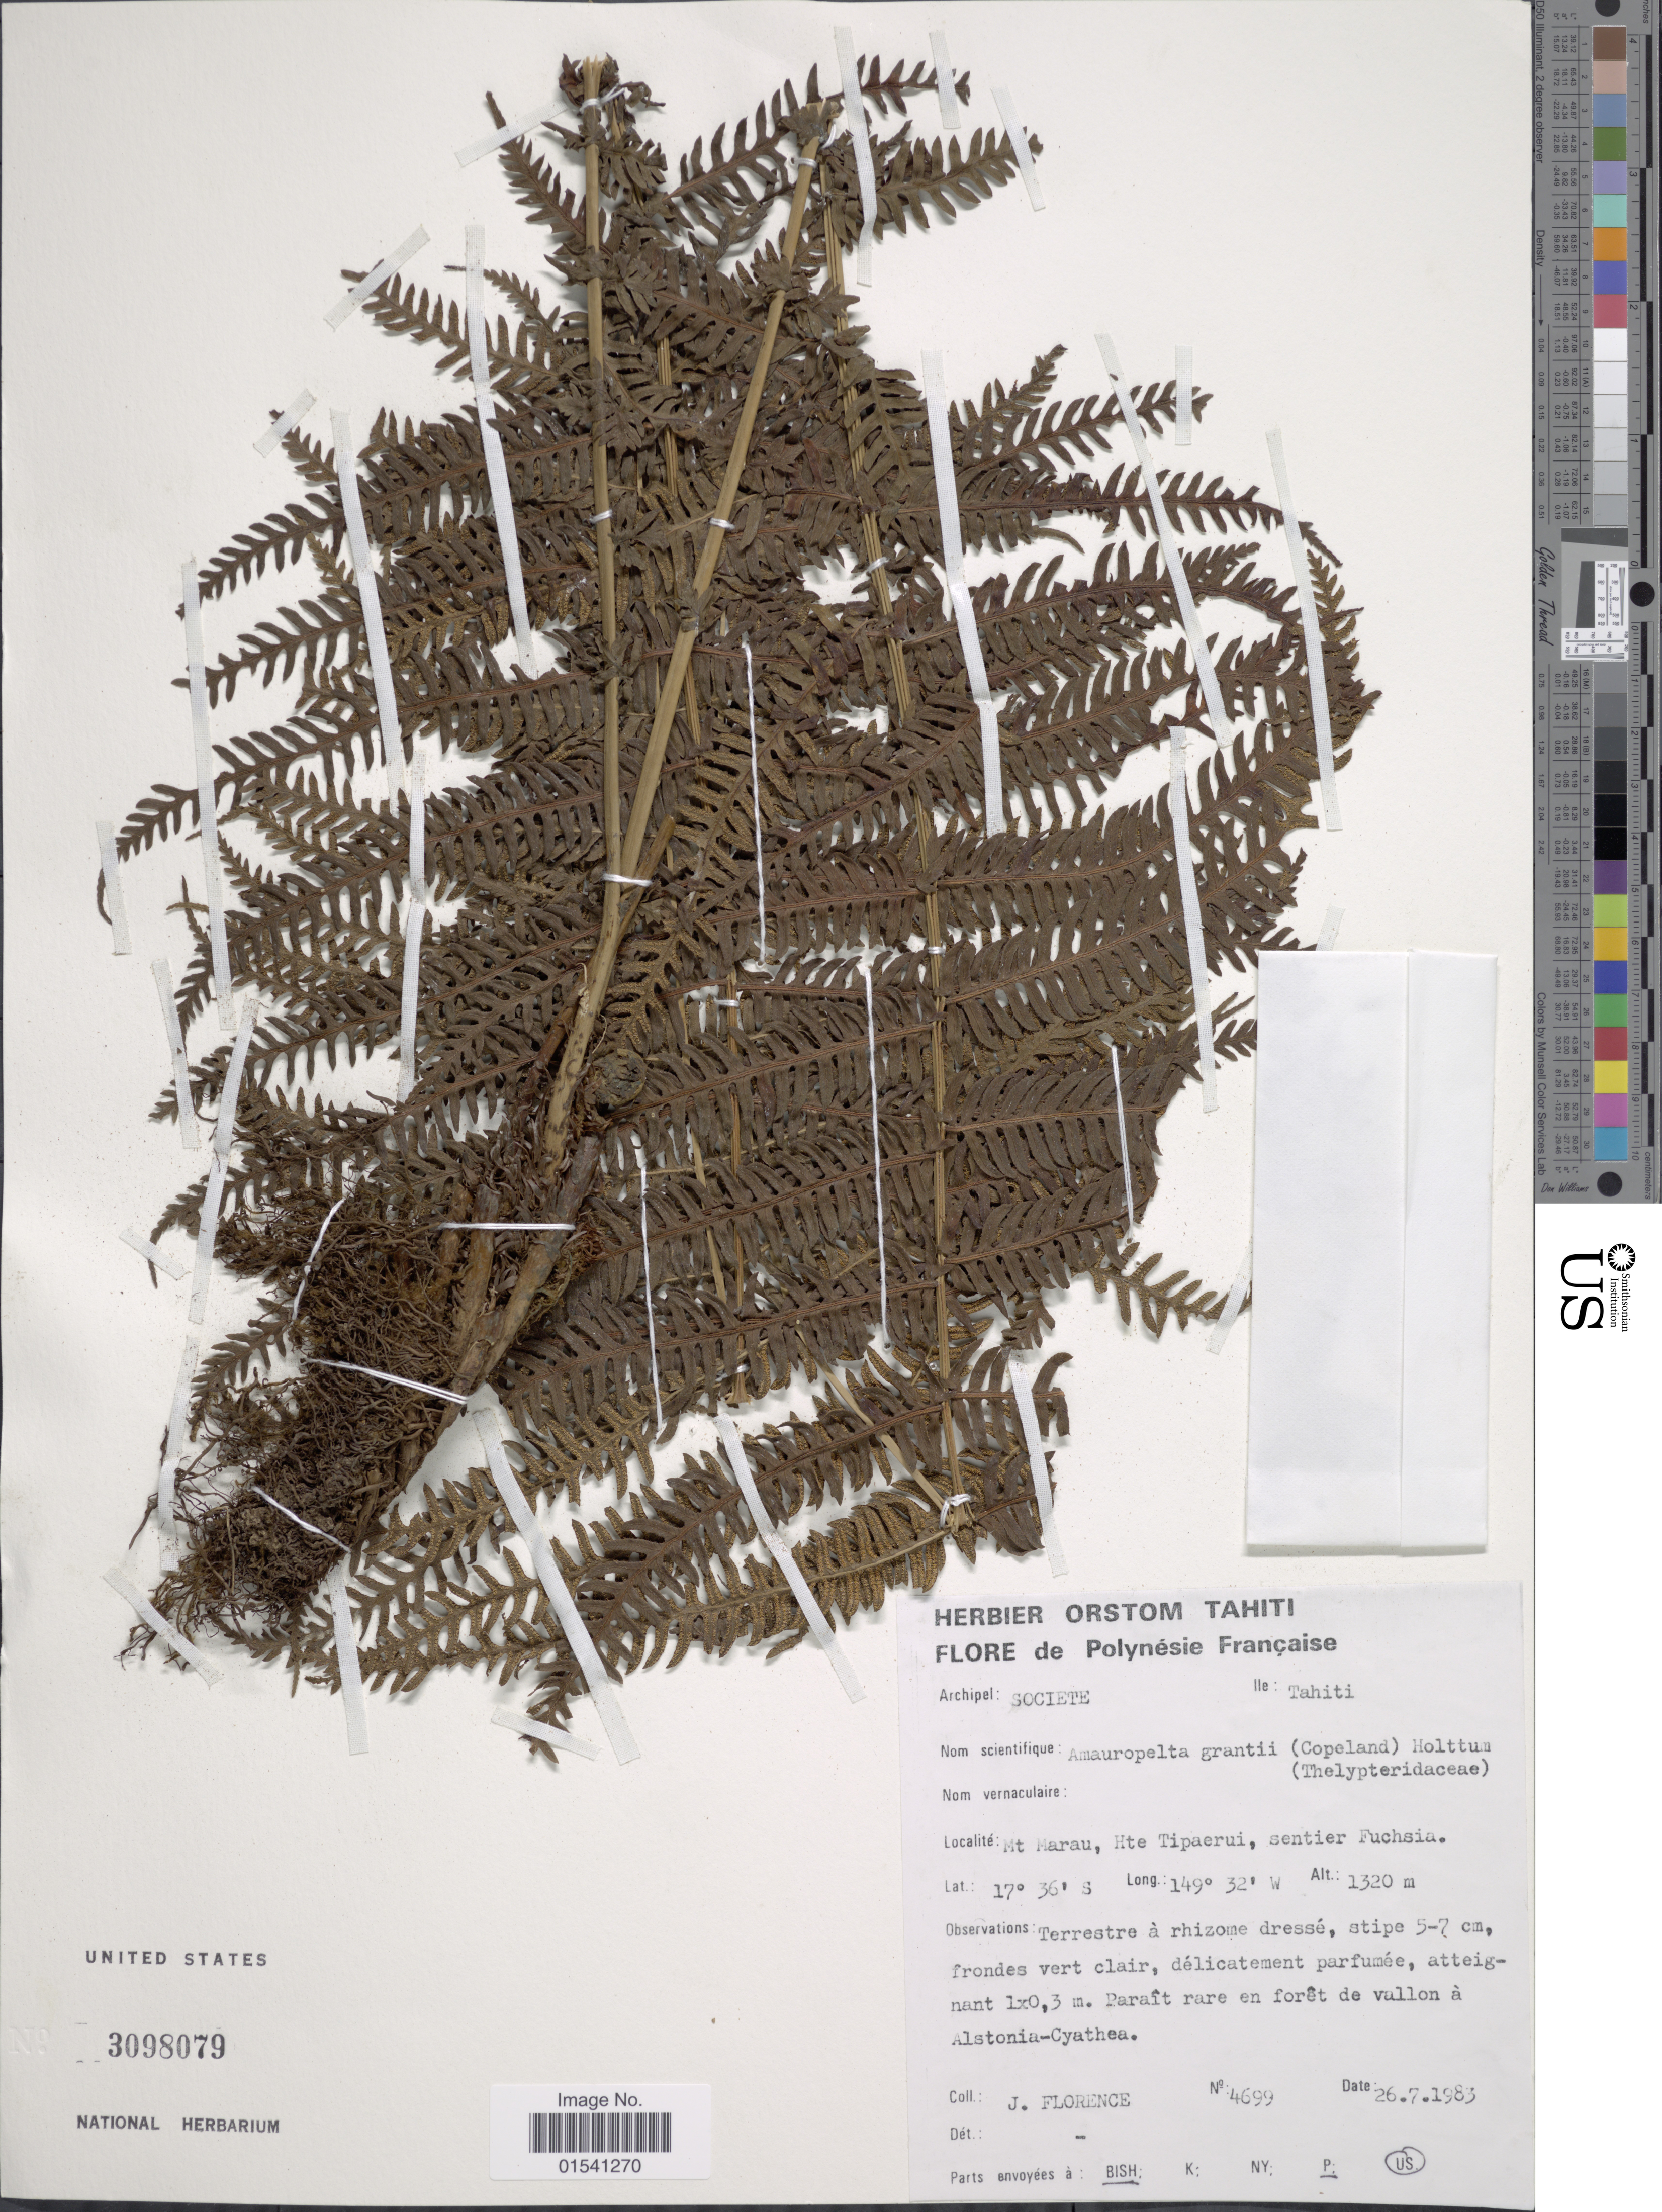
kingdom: Plantae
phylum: Tracheophyta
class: Polypodiopsida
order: Polypodiales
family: Thelypteridaceae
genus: Amauropelta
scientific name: Amauropelta grantii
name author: (Copel.) Holttum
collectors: J. Florence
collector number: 4699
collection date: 1983-07-26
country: French Polynesia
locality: Archipel: Societe, Ile: Tahiti, Mt Marau, Hte Tipaerui, sentier Fuchsia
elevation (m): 1320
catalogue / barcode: US 3098079